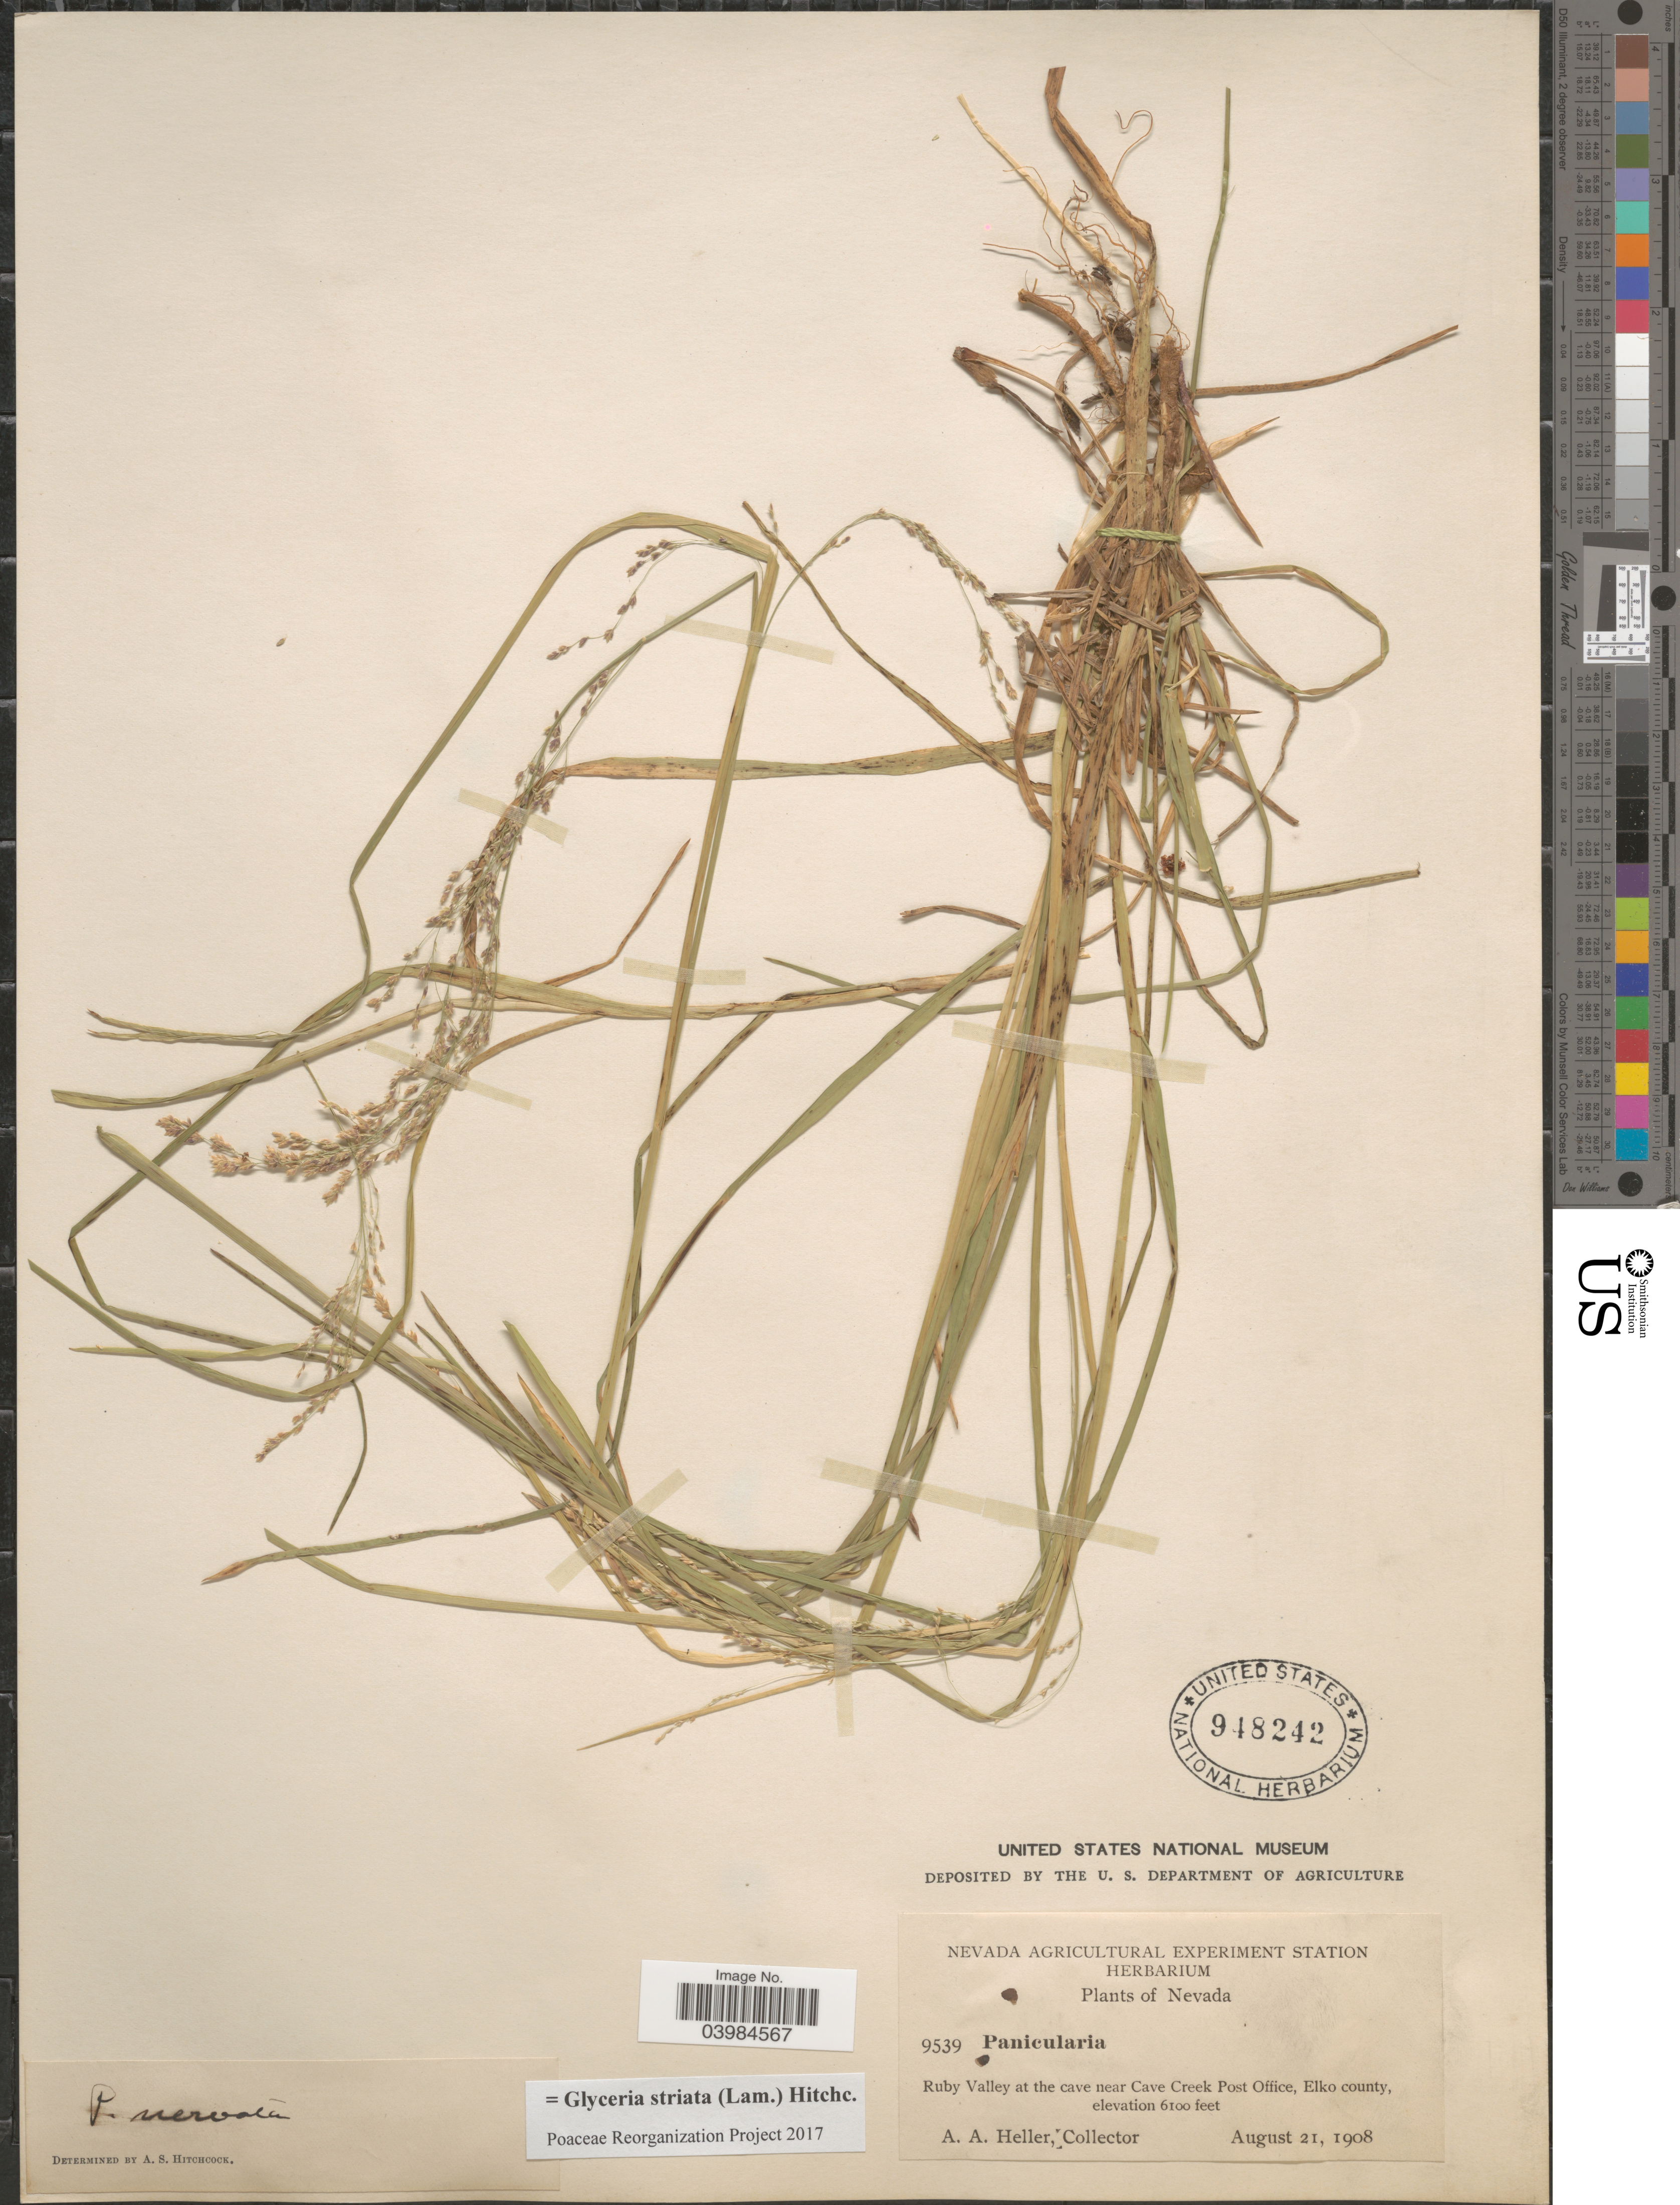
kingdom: Plantae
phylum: Tracheophyta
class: Liliopsida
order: Poales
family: Poaceae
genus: Glyceria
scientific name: Glyceria striata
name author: (Lam.) Hitchc.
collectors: A. A. Heller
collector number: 9539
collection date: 1908-08-21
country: United States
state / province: Nevada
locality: Ruby Valley at the cave near Cave Creek Post Office, Elko county.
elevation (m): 1859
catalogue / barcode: US 948242